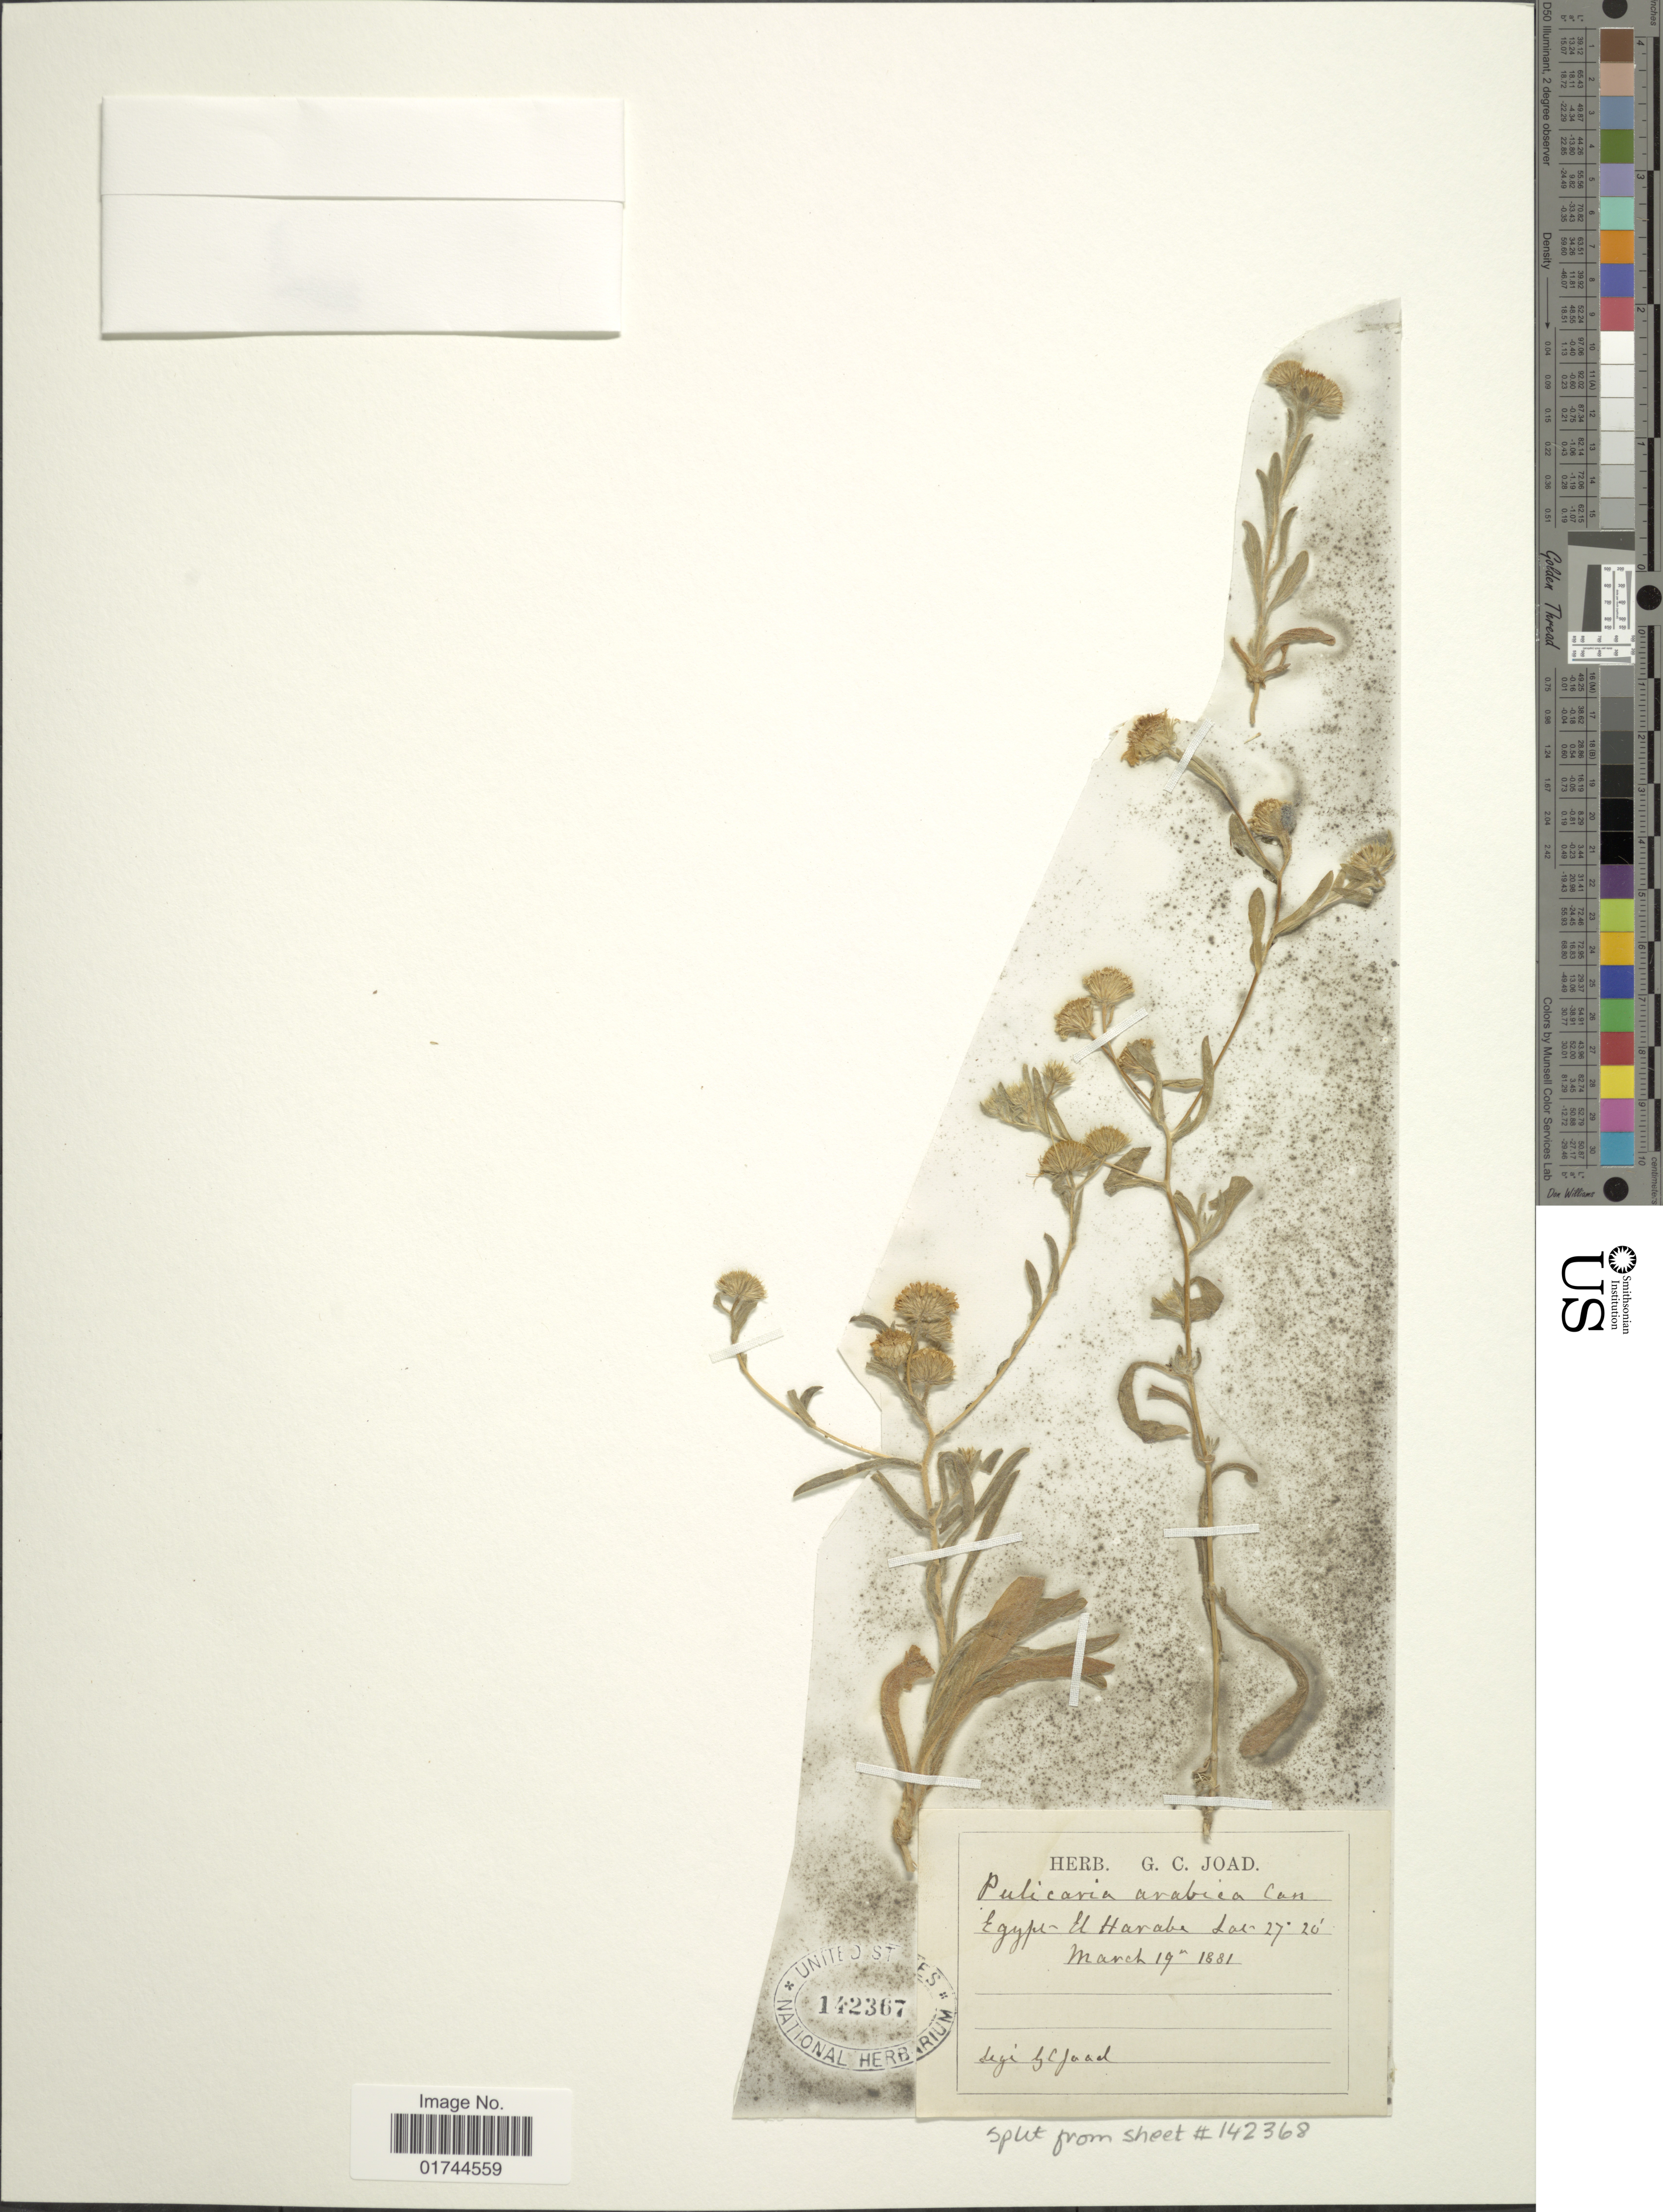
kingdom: Plantae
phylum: Tracheophyta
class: Magnoliopsida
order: Asterales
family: Asteraceae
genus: Pulicaria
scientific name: Pulicaria arabica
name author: (L.) Cass.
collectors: G. Joad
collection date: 1881-03-19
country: Egypt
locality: El Harabe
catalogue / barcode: US 142367